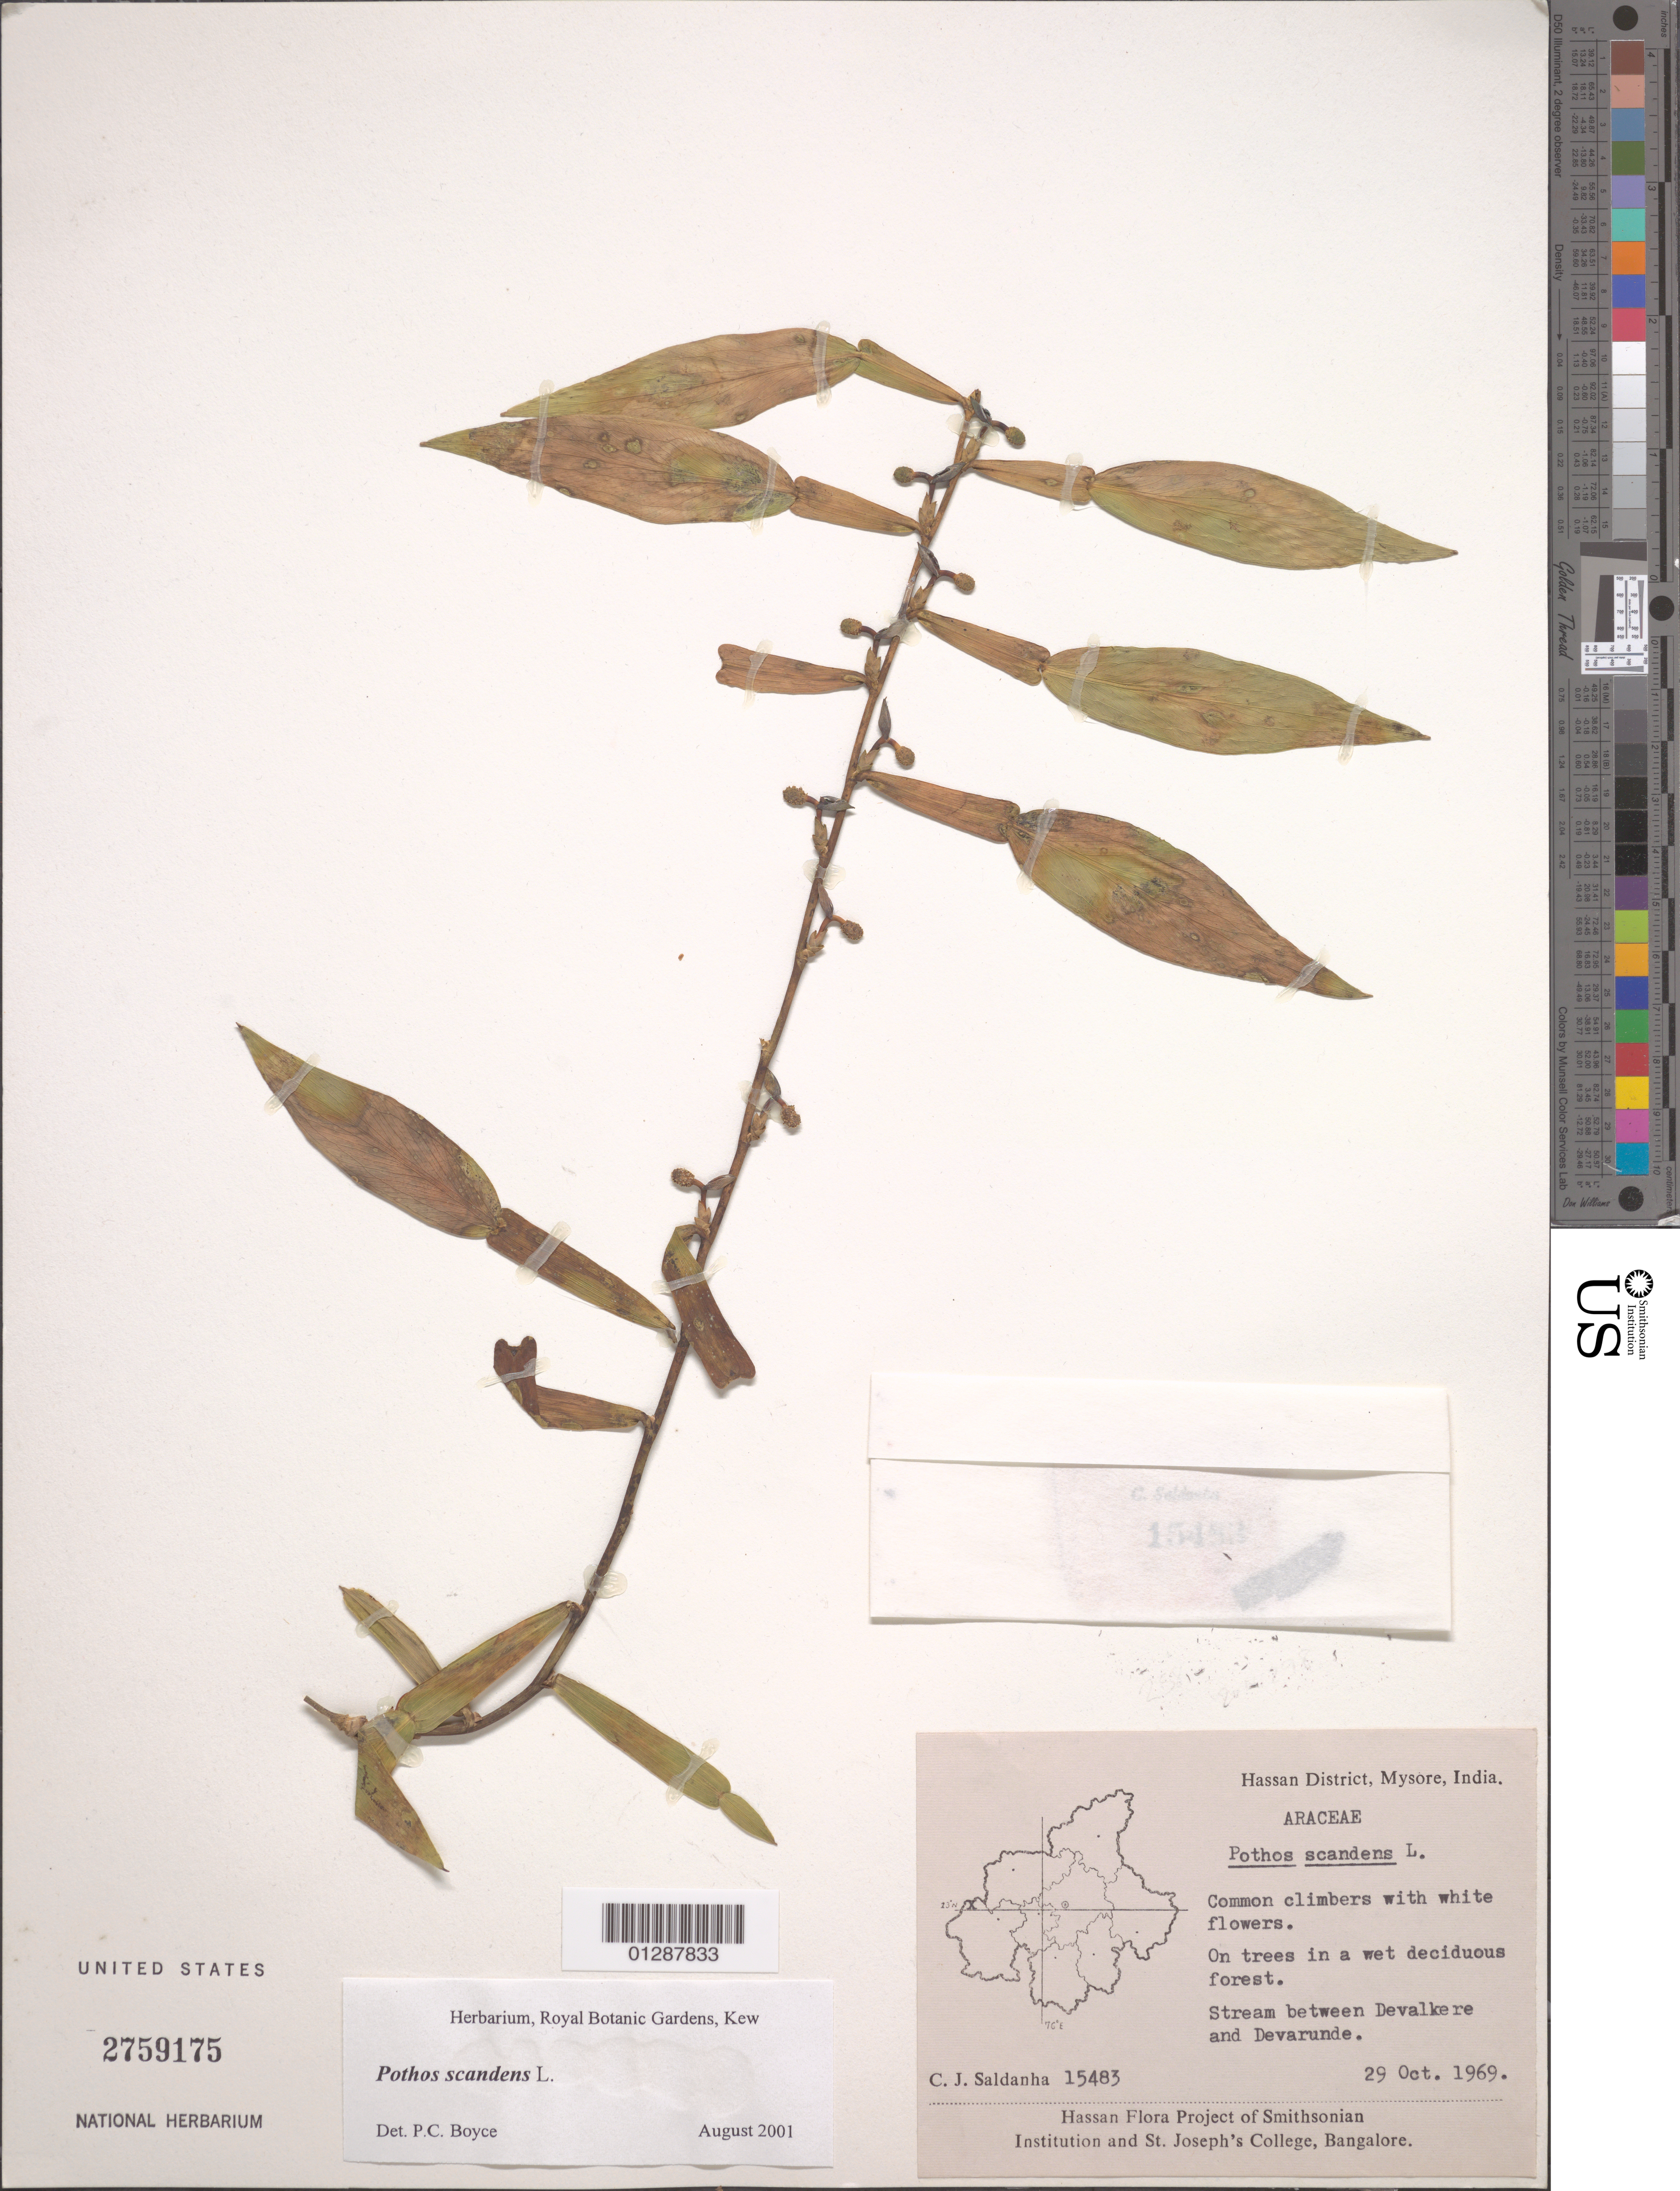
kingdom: Plantae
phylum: Tracheophyta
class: Liliopsida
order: Alismatales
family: Araceae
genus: Pothos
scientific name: Pothos scandens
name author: L.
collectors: C. J. Saldanha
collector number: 15483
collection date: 1969-10-29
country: India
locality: Hassan District, Mysore. Stream between Devalkere and Devarunde.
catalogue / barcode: US 2759175